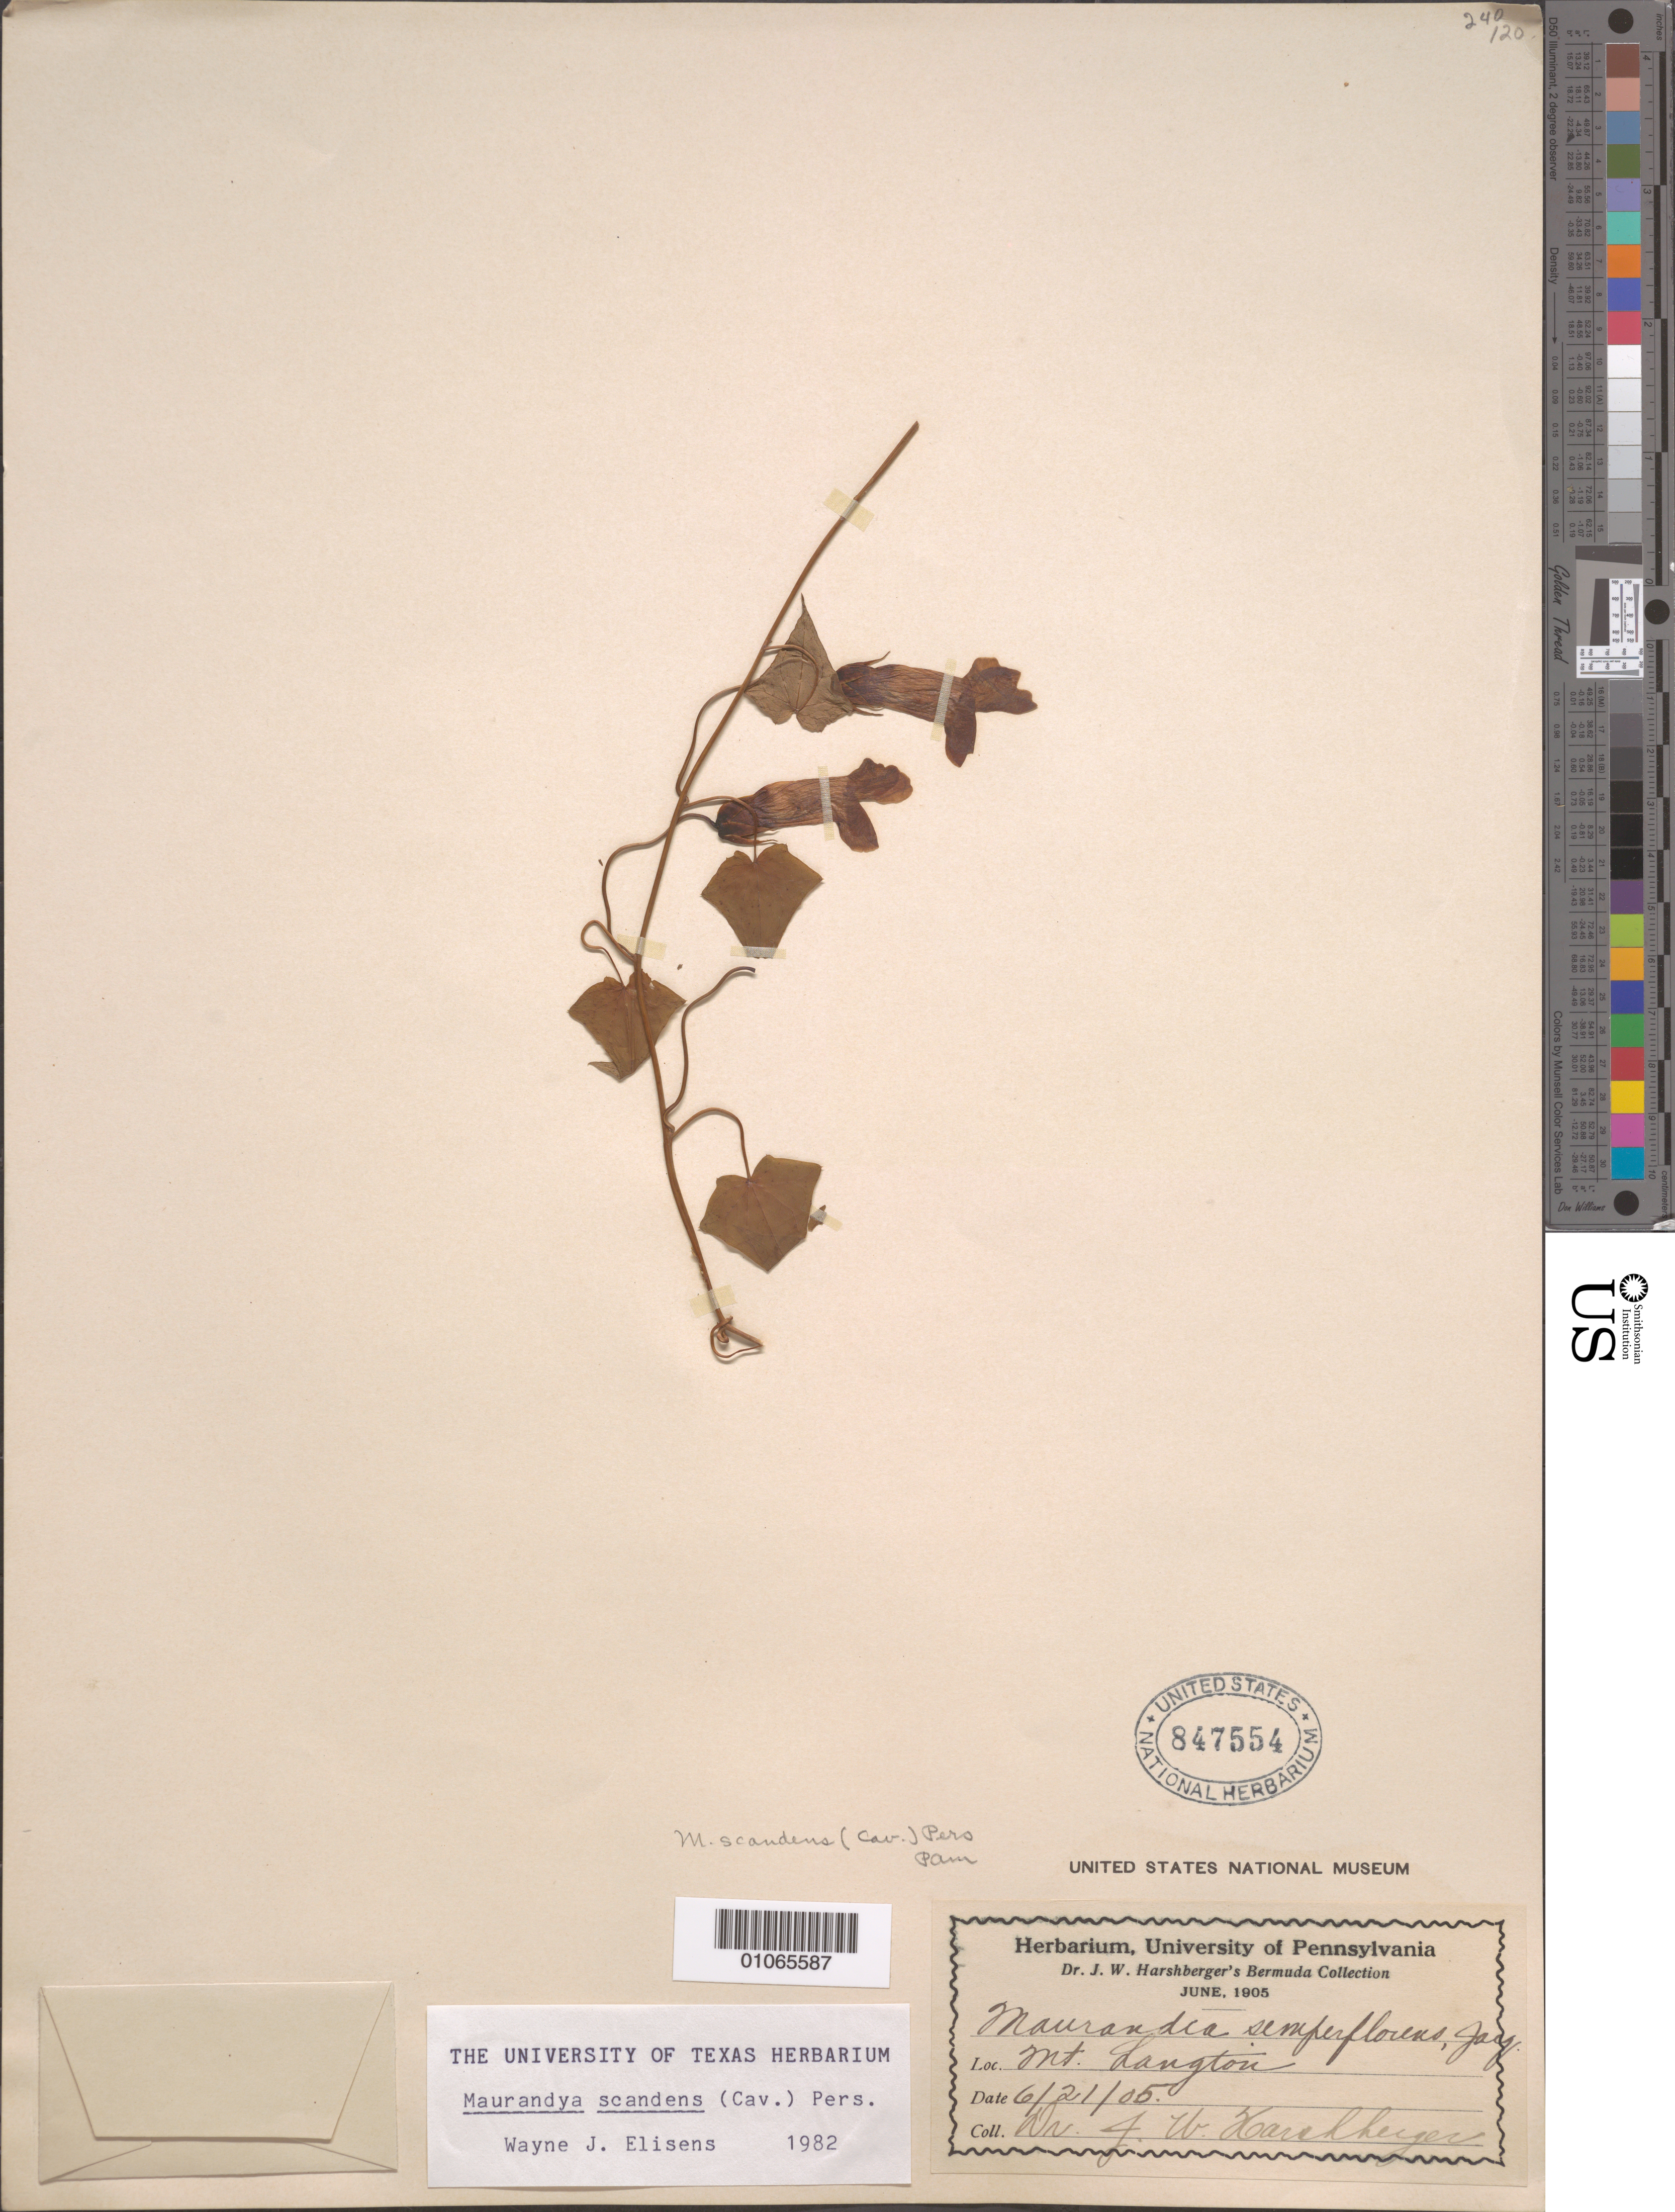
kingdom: Plantae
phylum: Tracheophyta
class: Magnoliopsida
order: Lamiales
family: Plantaginaceae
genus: Maurandya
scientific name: Maurandya scandens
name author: (Cav.) Pers.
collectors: J. A. Harshberger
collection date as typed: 21 Jun 1905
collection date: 1905-06-21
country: Bermuda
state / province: St. George's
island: Bermuda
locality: Mt. Langton.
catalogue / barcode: US 847554